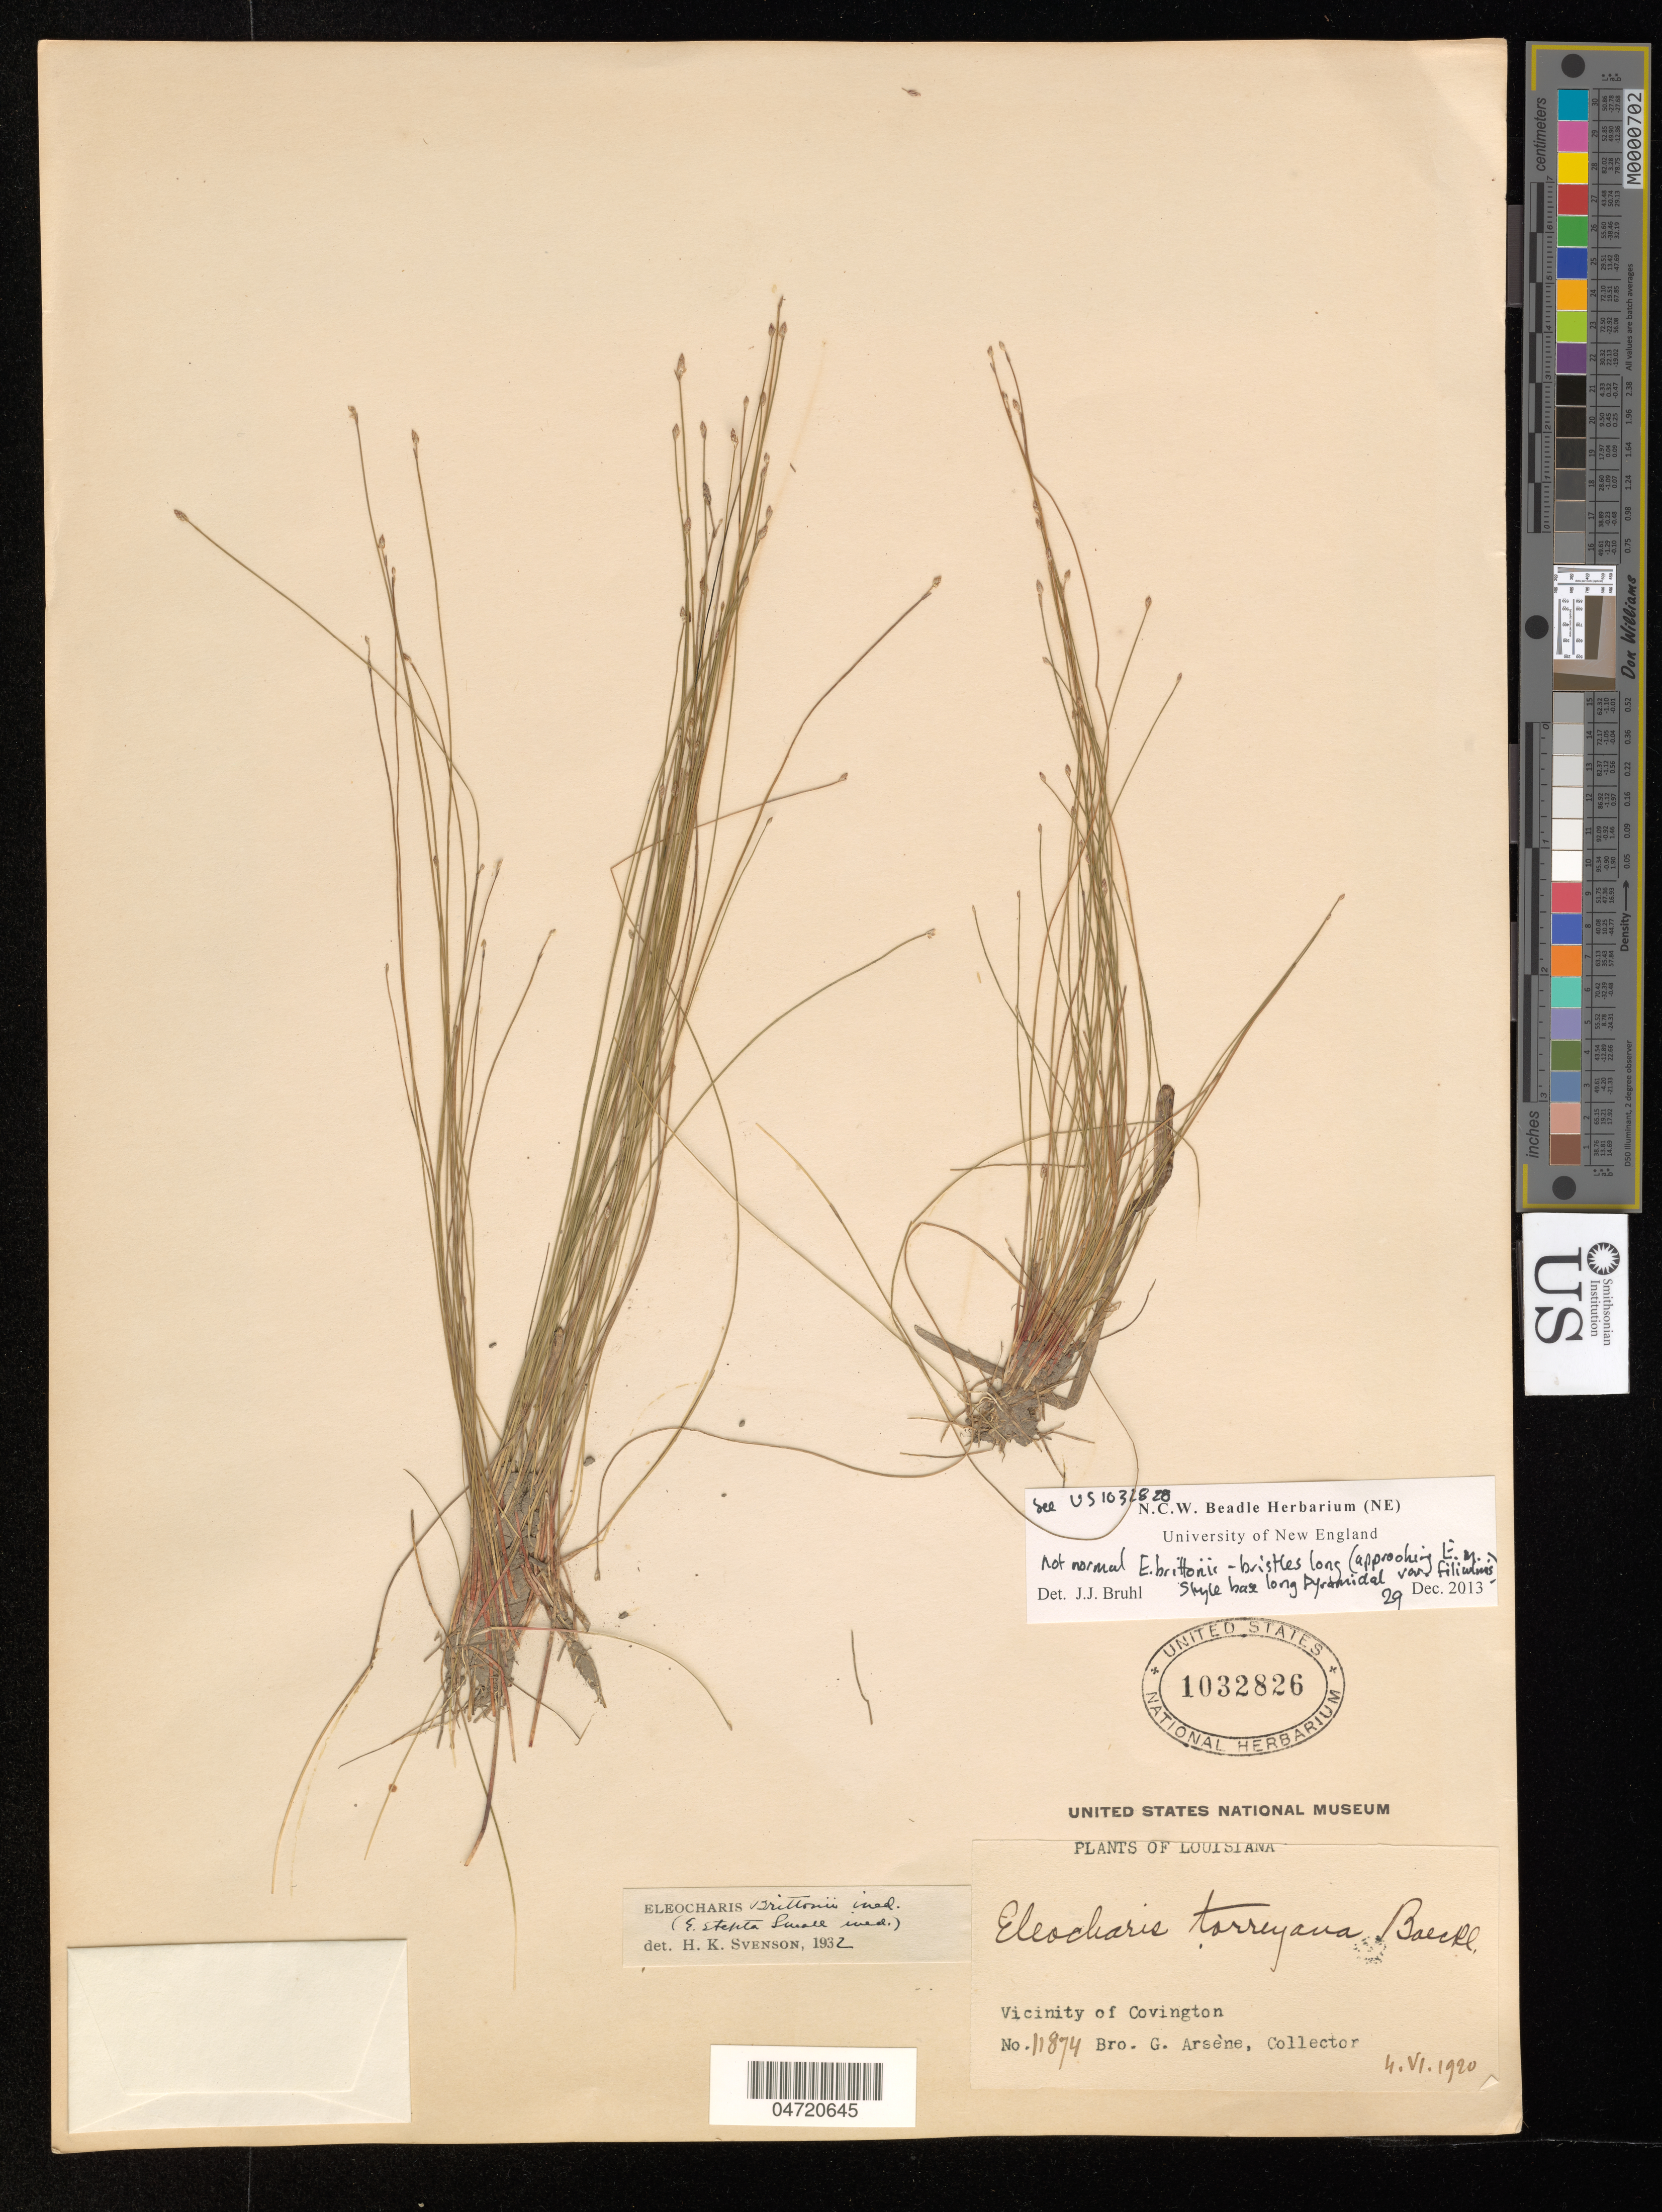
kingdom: Plantae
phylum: Tracheophyta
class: Liliopsida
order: Poales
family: Cyperaceae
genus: Eleocharis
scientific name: Eleocharis brittonii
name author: Svenson ex Small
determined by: Bruhl, J. J., (NE), University of New England (AUSTRALIA)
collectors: Bro. G. Arsène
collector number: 11874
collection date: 1920-06-04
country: United States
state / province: Louisiana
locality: Vicinity of Covington.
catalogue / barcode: US 1032826